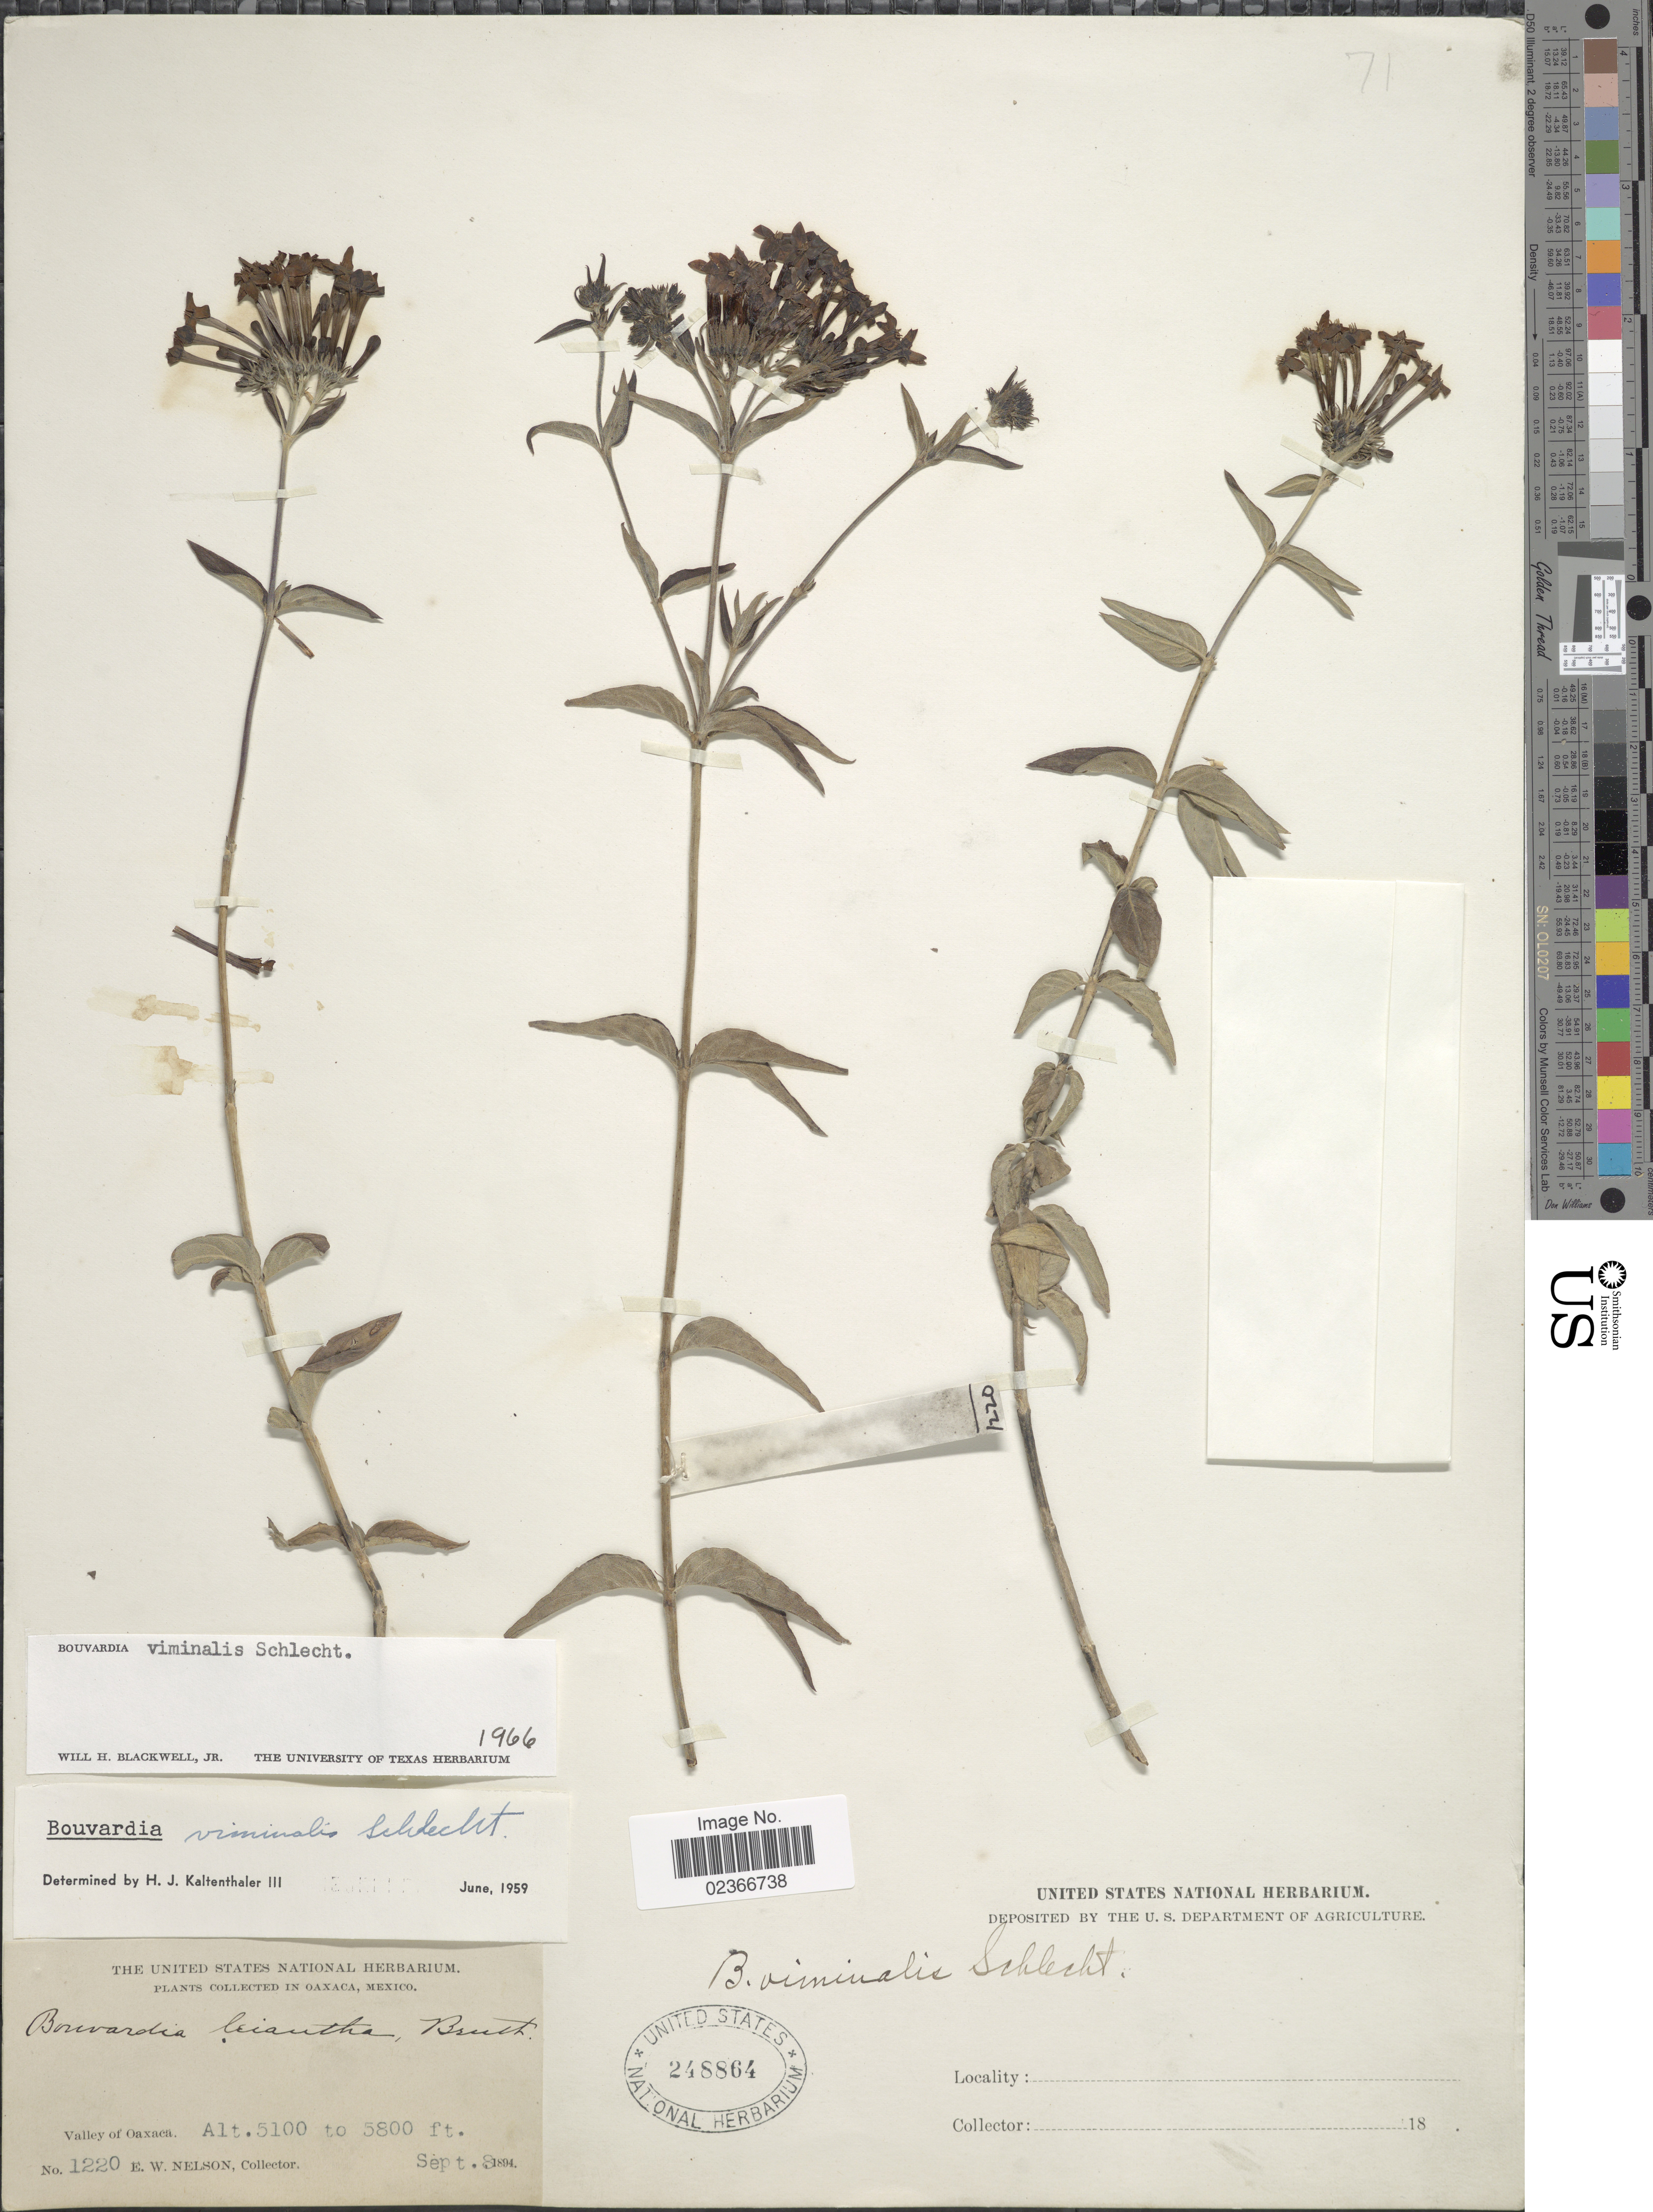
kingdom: Plantae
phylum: Tracheophyta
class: Magnoliopsida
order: Gentianales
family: Rubiaceae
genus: Bouvardia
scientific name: Bouvardia viminalis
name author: Schltdl.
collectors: E. W. Nelson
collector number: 1220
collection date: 1894-09-08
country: Mexico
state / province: Oaxaca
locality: Valley of Oaxaca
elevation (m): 1554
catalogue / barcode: US 248864